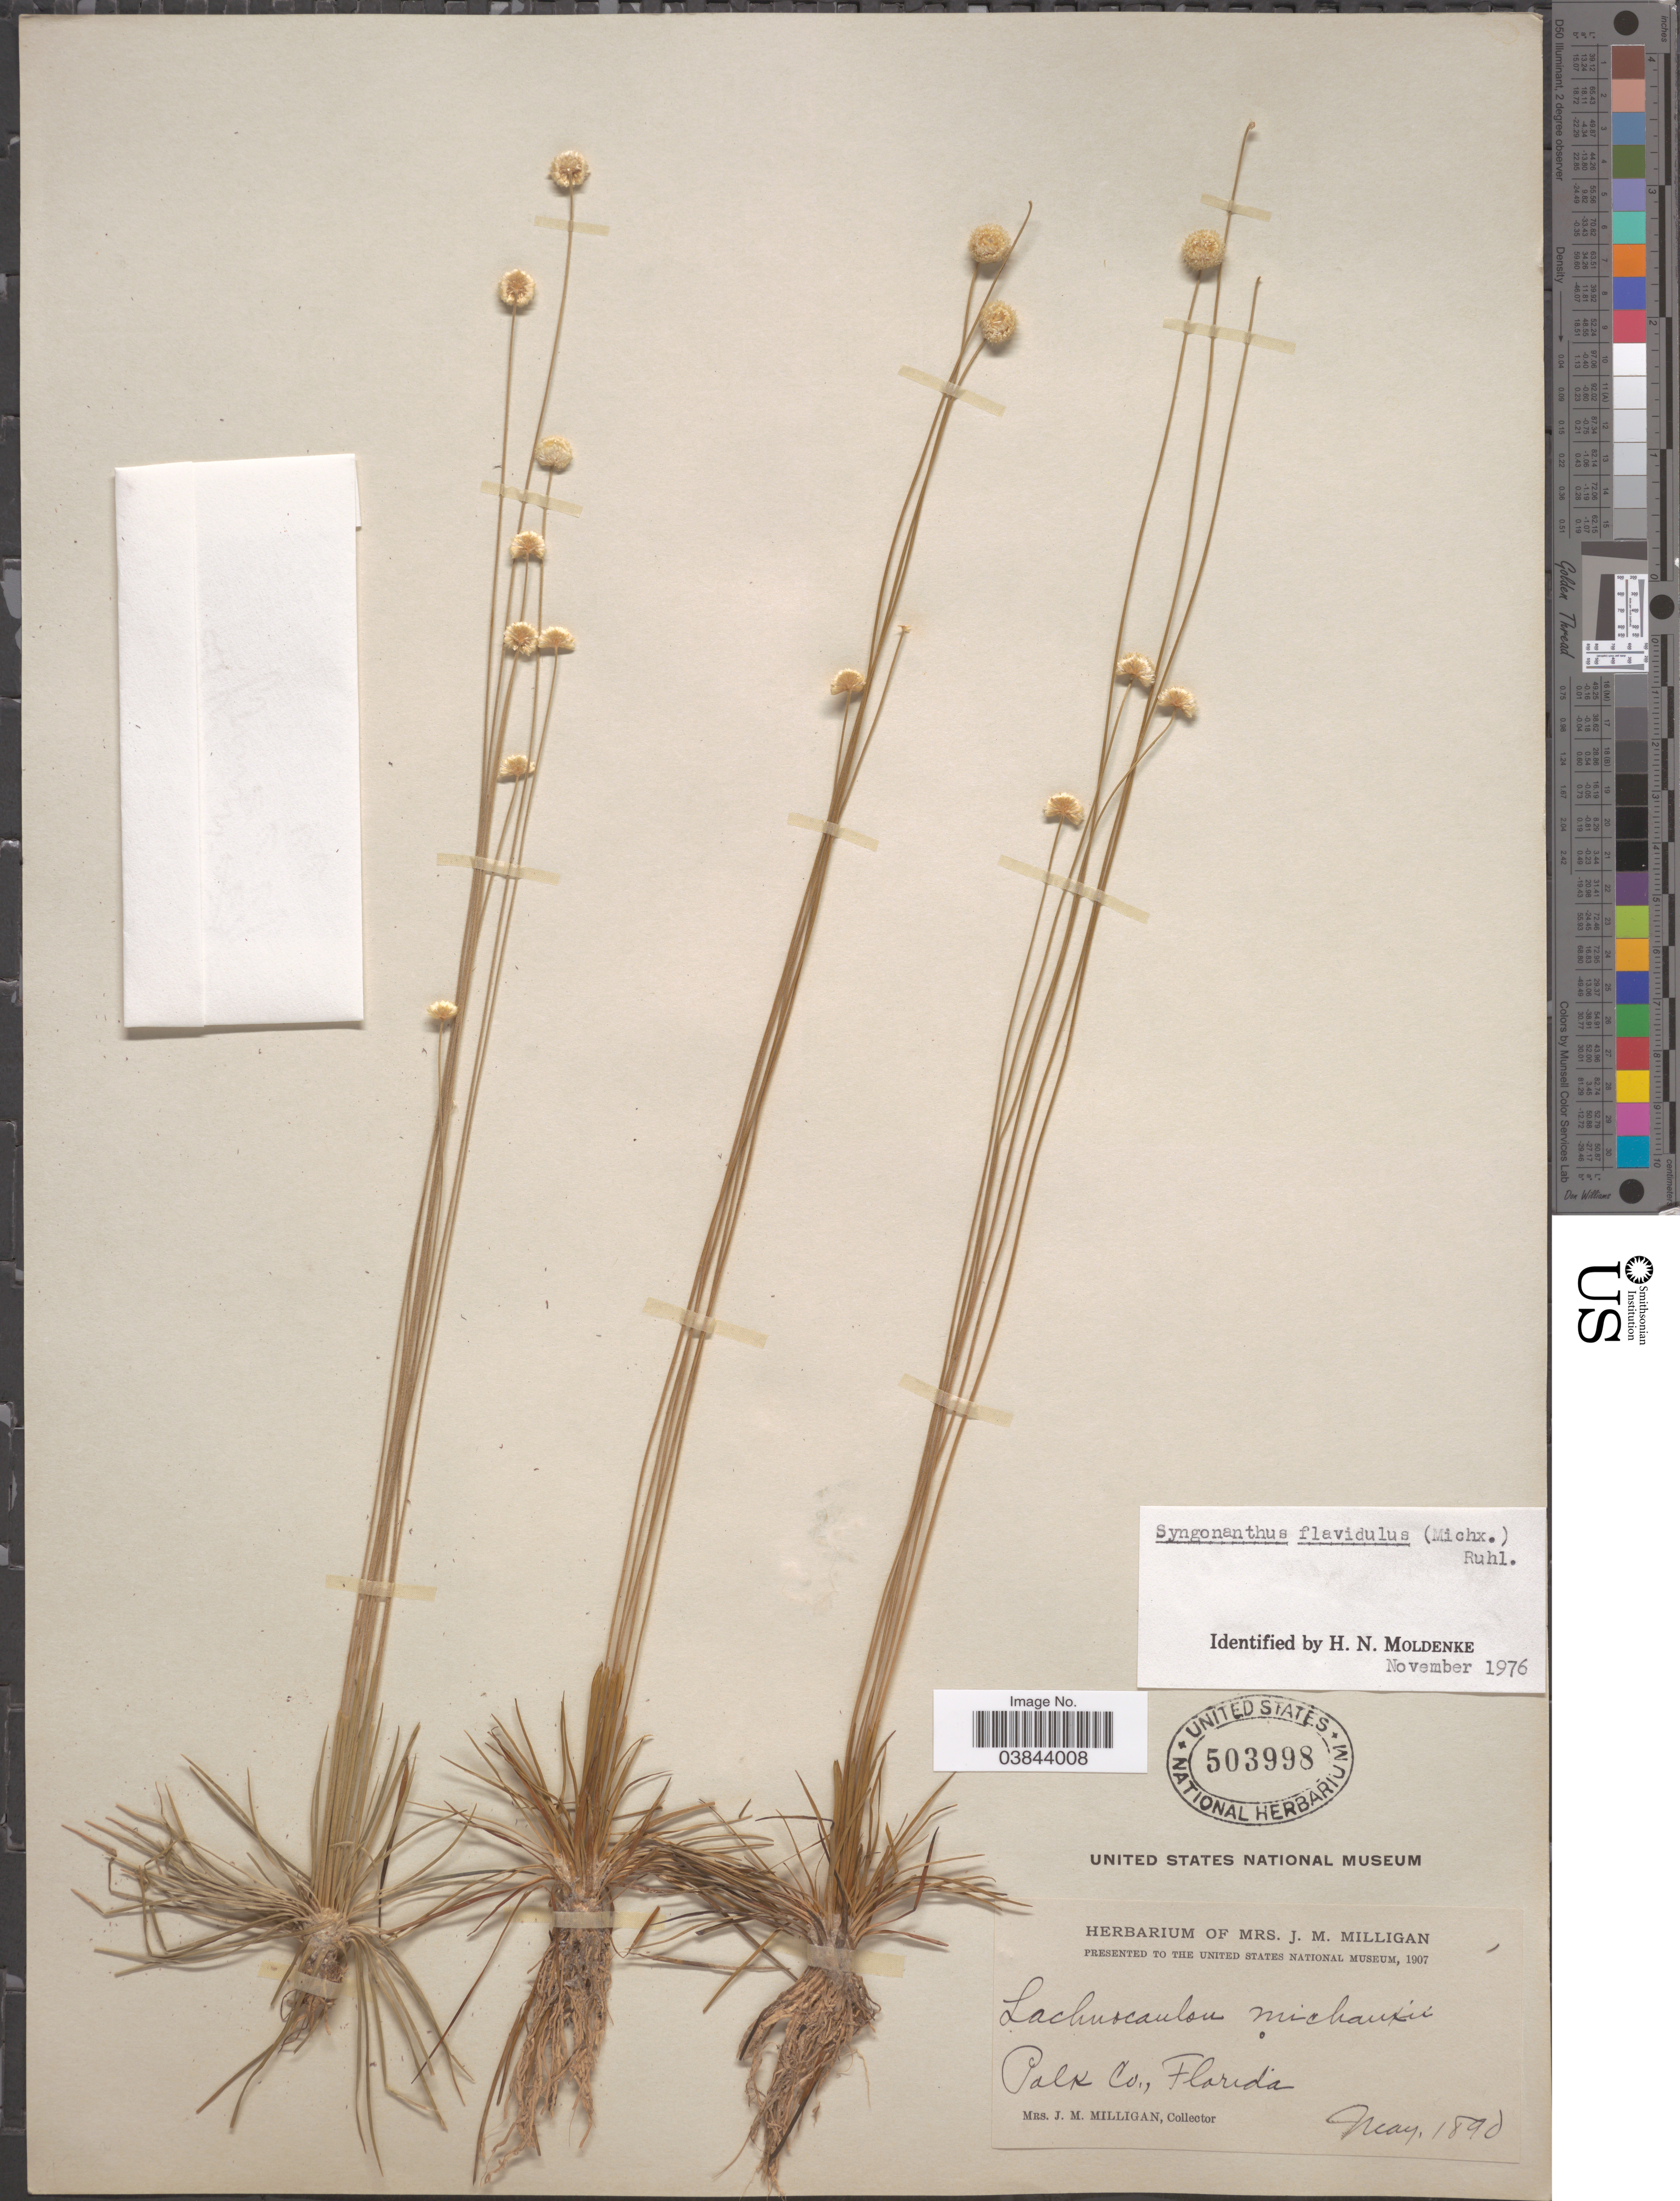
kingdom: Plantae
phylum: Tracheophyta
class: Liliopsida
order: Poales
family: Eriocaulaceae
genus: Syngonanthus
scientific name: Syngonanthus flavidulus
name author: (Michx.) Ruhland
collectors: J. Milligan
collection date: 1890-05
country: United States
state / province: Florida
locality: Polk Co.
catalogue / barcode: US 503998